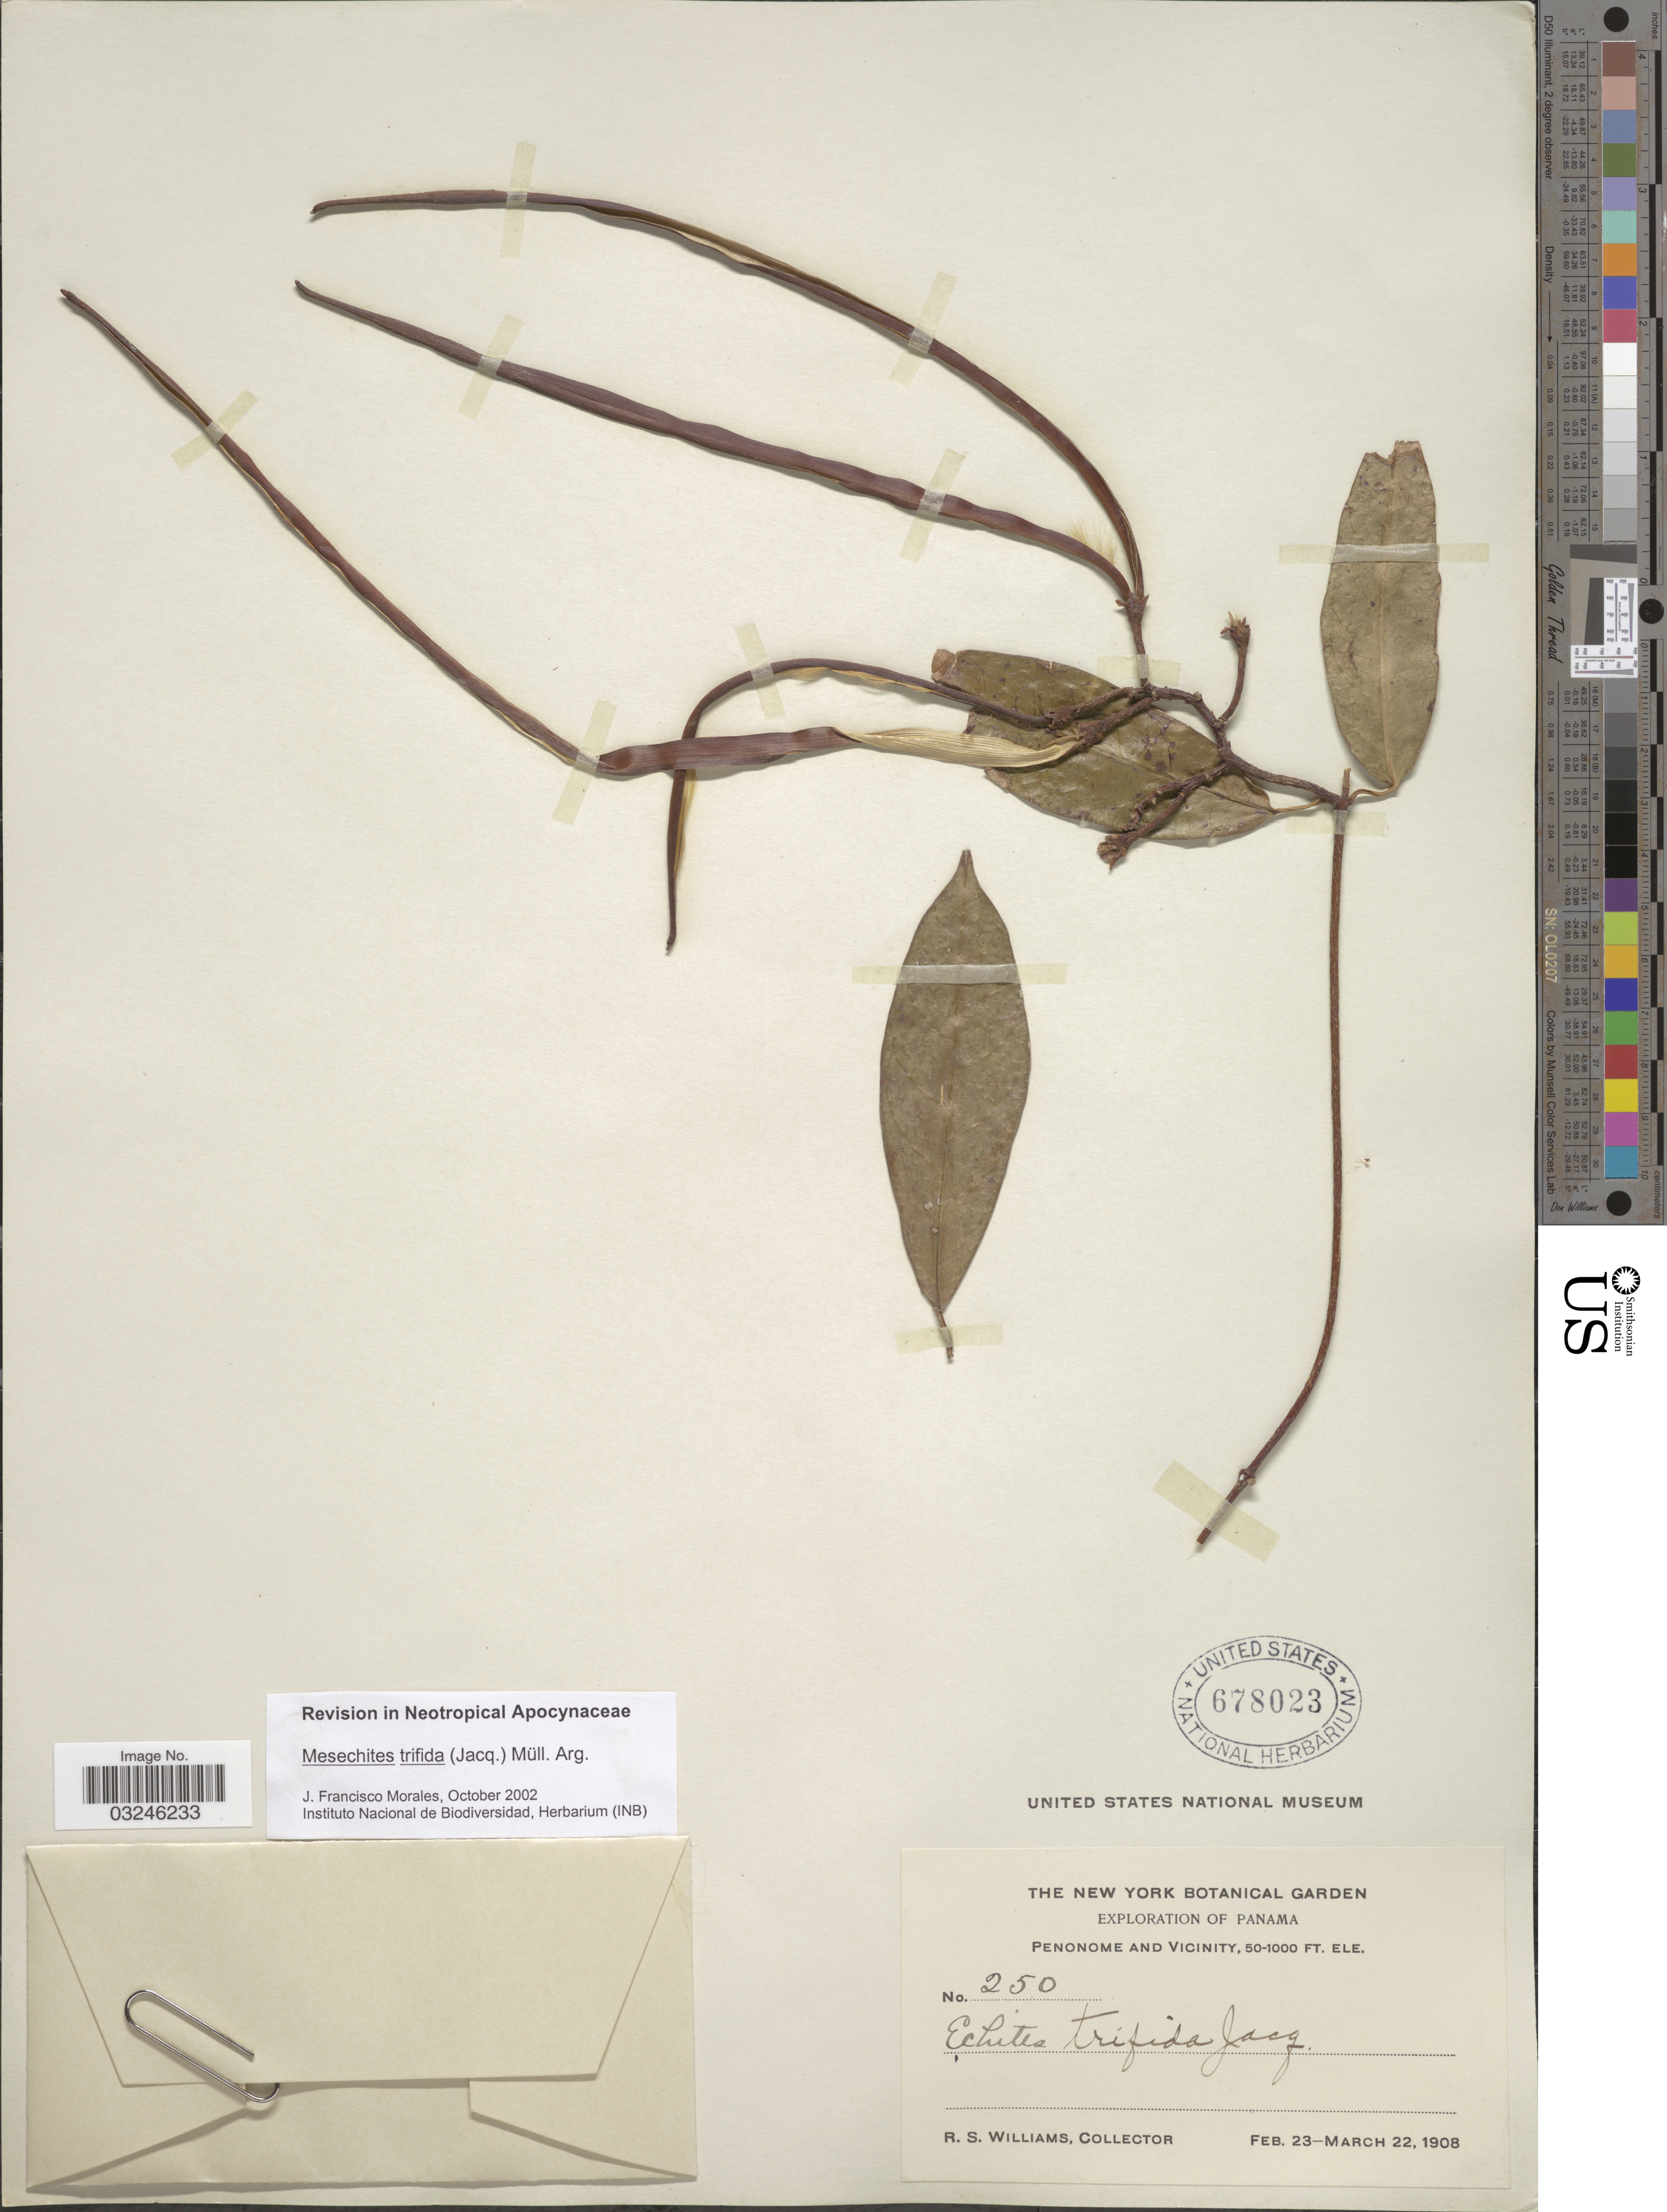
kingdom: Plantae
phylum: Tracheophyta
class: Magnoliopsida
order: Gentianales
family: Apocynaceae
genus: Mesechites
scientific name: Mesechites trifidus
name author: (Jacq.) Müll. Arg.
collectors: R. S. Williams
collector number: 250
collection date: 1908-02-23/1908-03-22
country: Panama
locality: Penonome and Vicinity.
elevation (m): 15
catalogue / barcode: US 678023